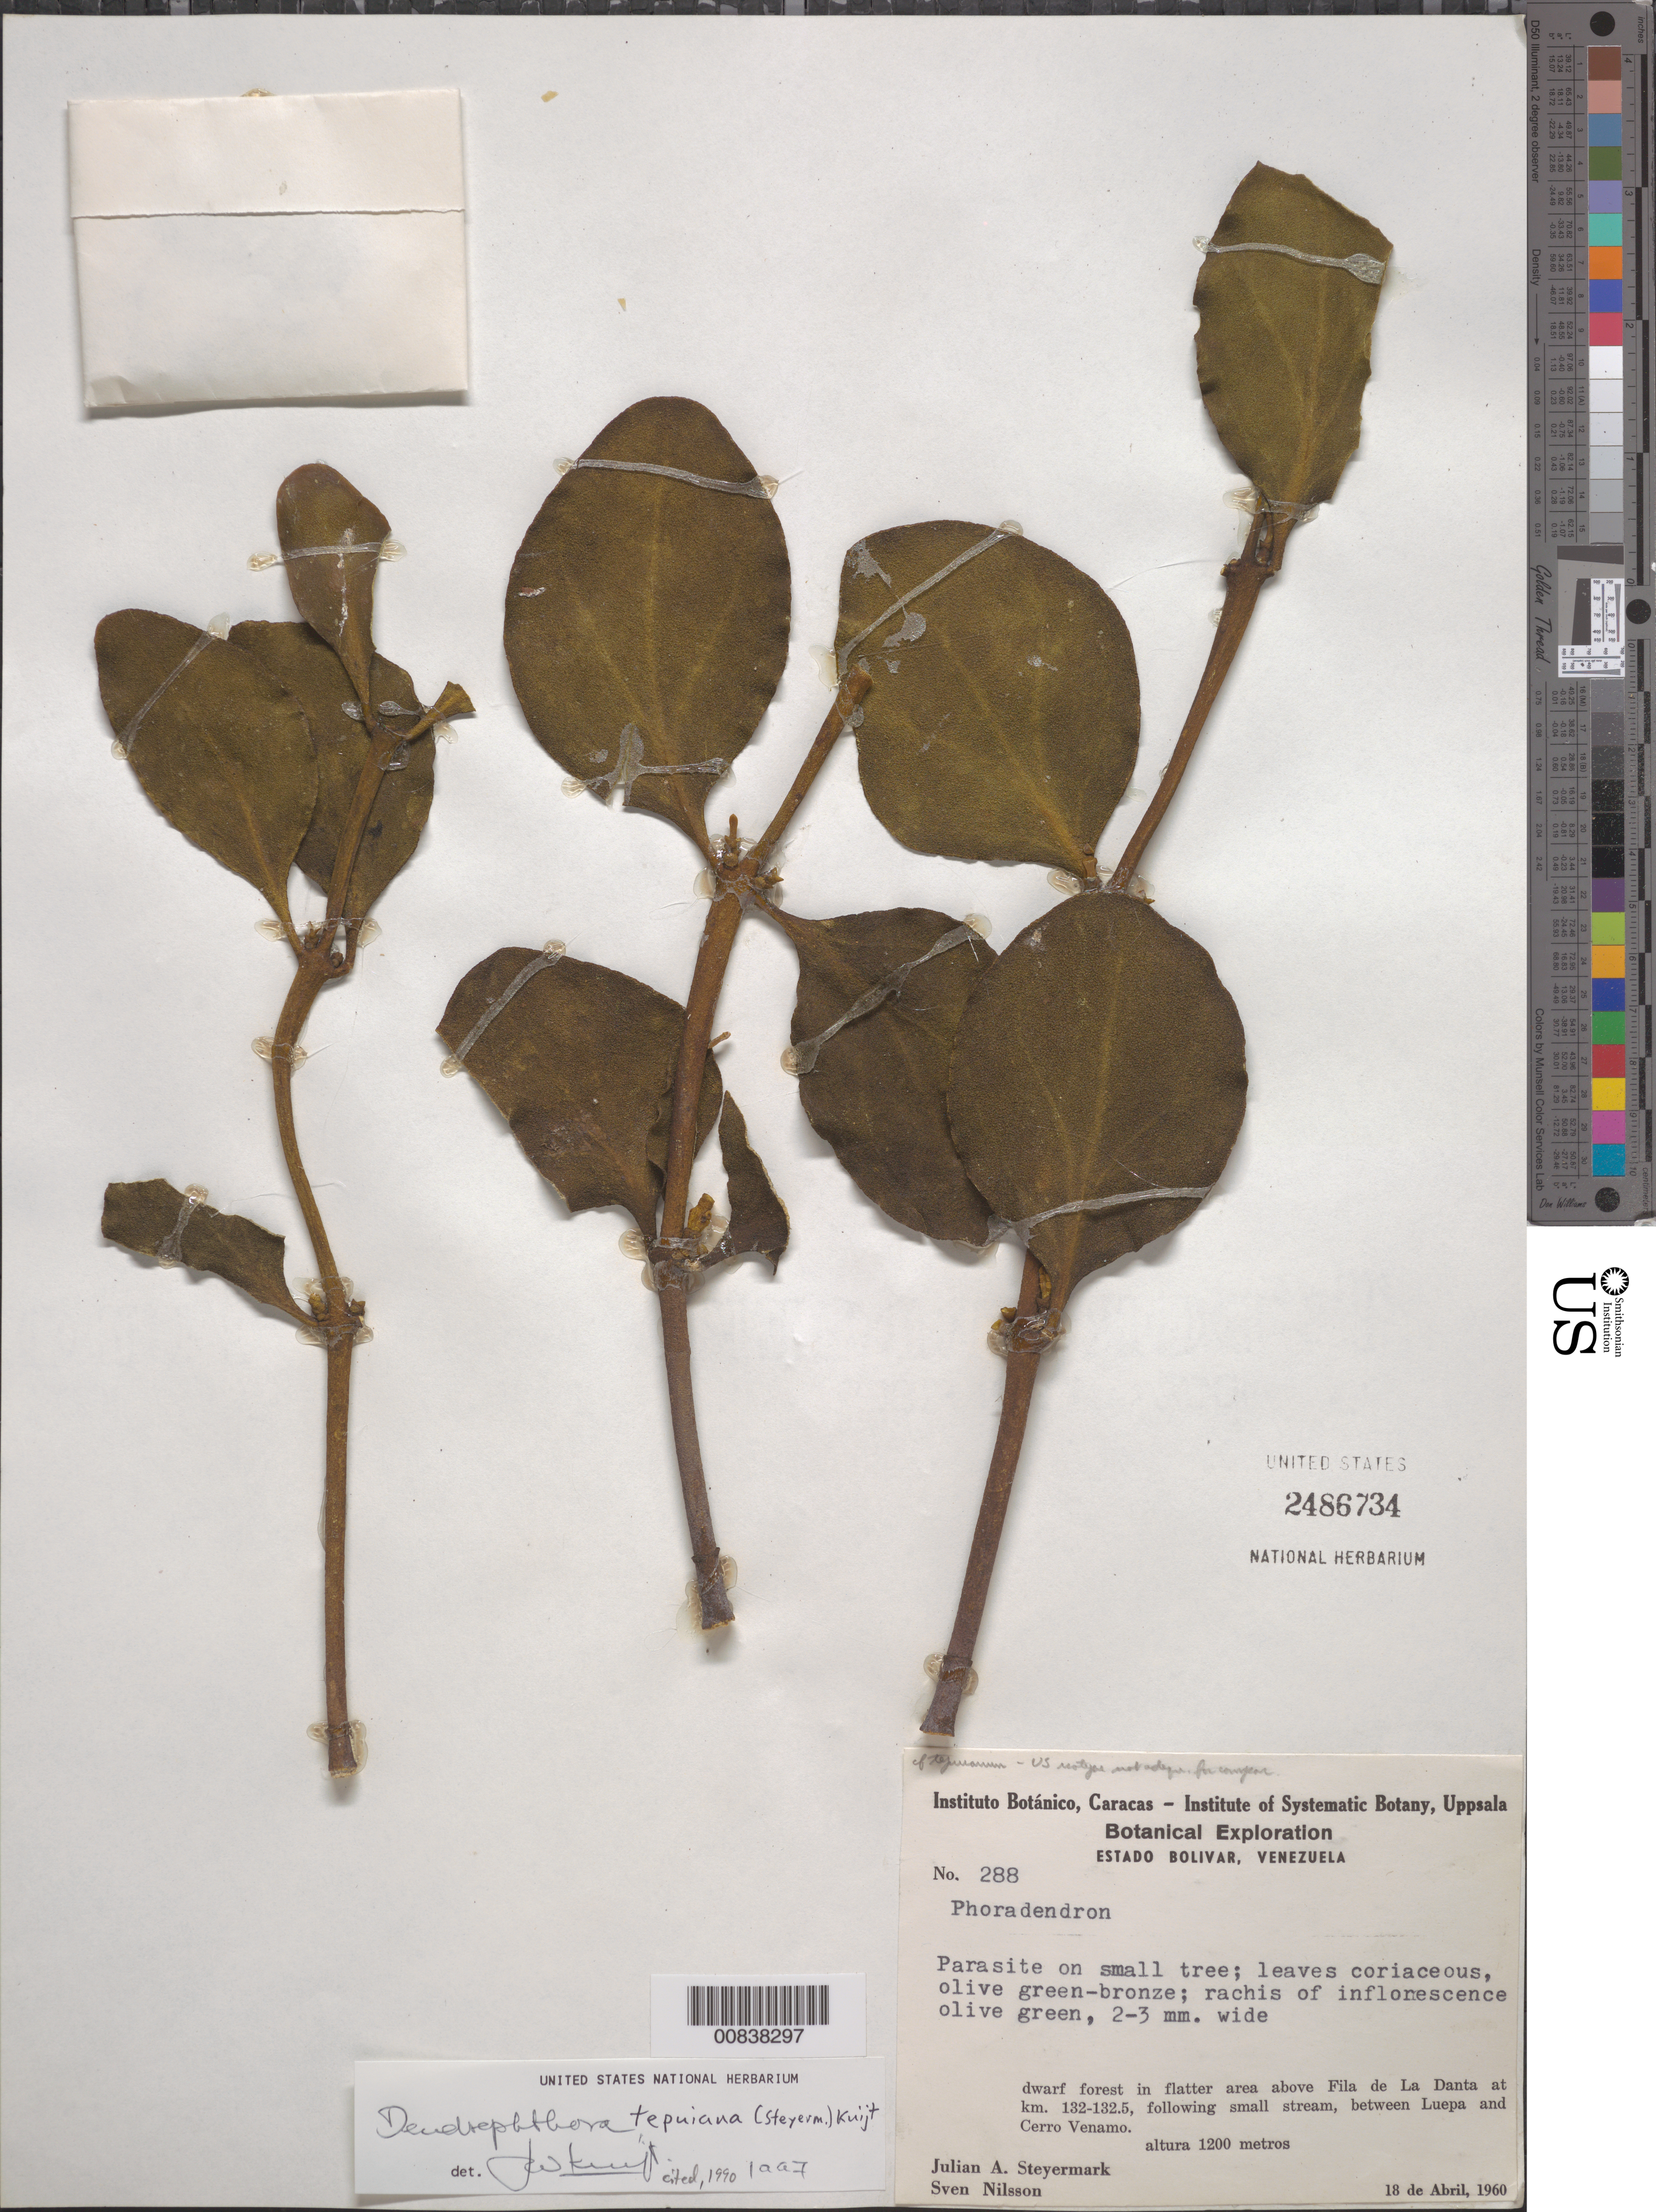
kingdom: Plantae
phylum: Tracheophyta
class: Magnoliopsida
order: Santalales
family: Viscaceae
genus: Dendrophthora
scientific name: Dendrophthora tepuiana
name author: (Steyerm.) Kuijt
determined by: Kuijt, Job, (CANADA)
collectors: J. Steyermark & S. Nilsson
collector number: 60 288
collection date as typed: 18-Apr-60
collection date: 1960-04-18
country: Venezuela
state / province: Bolívar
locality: Fila de La Danta, at km 132-132.5, between Luepa and Cerro Venamo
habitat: On small tree; dwarf forest in flatter area, following small tree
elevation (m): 1200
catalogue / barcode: US 2486734